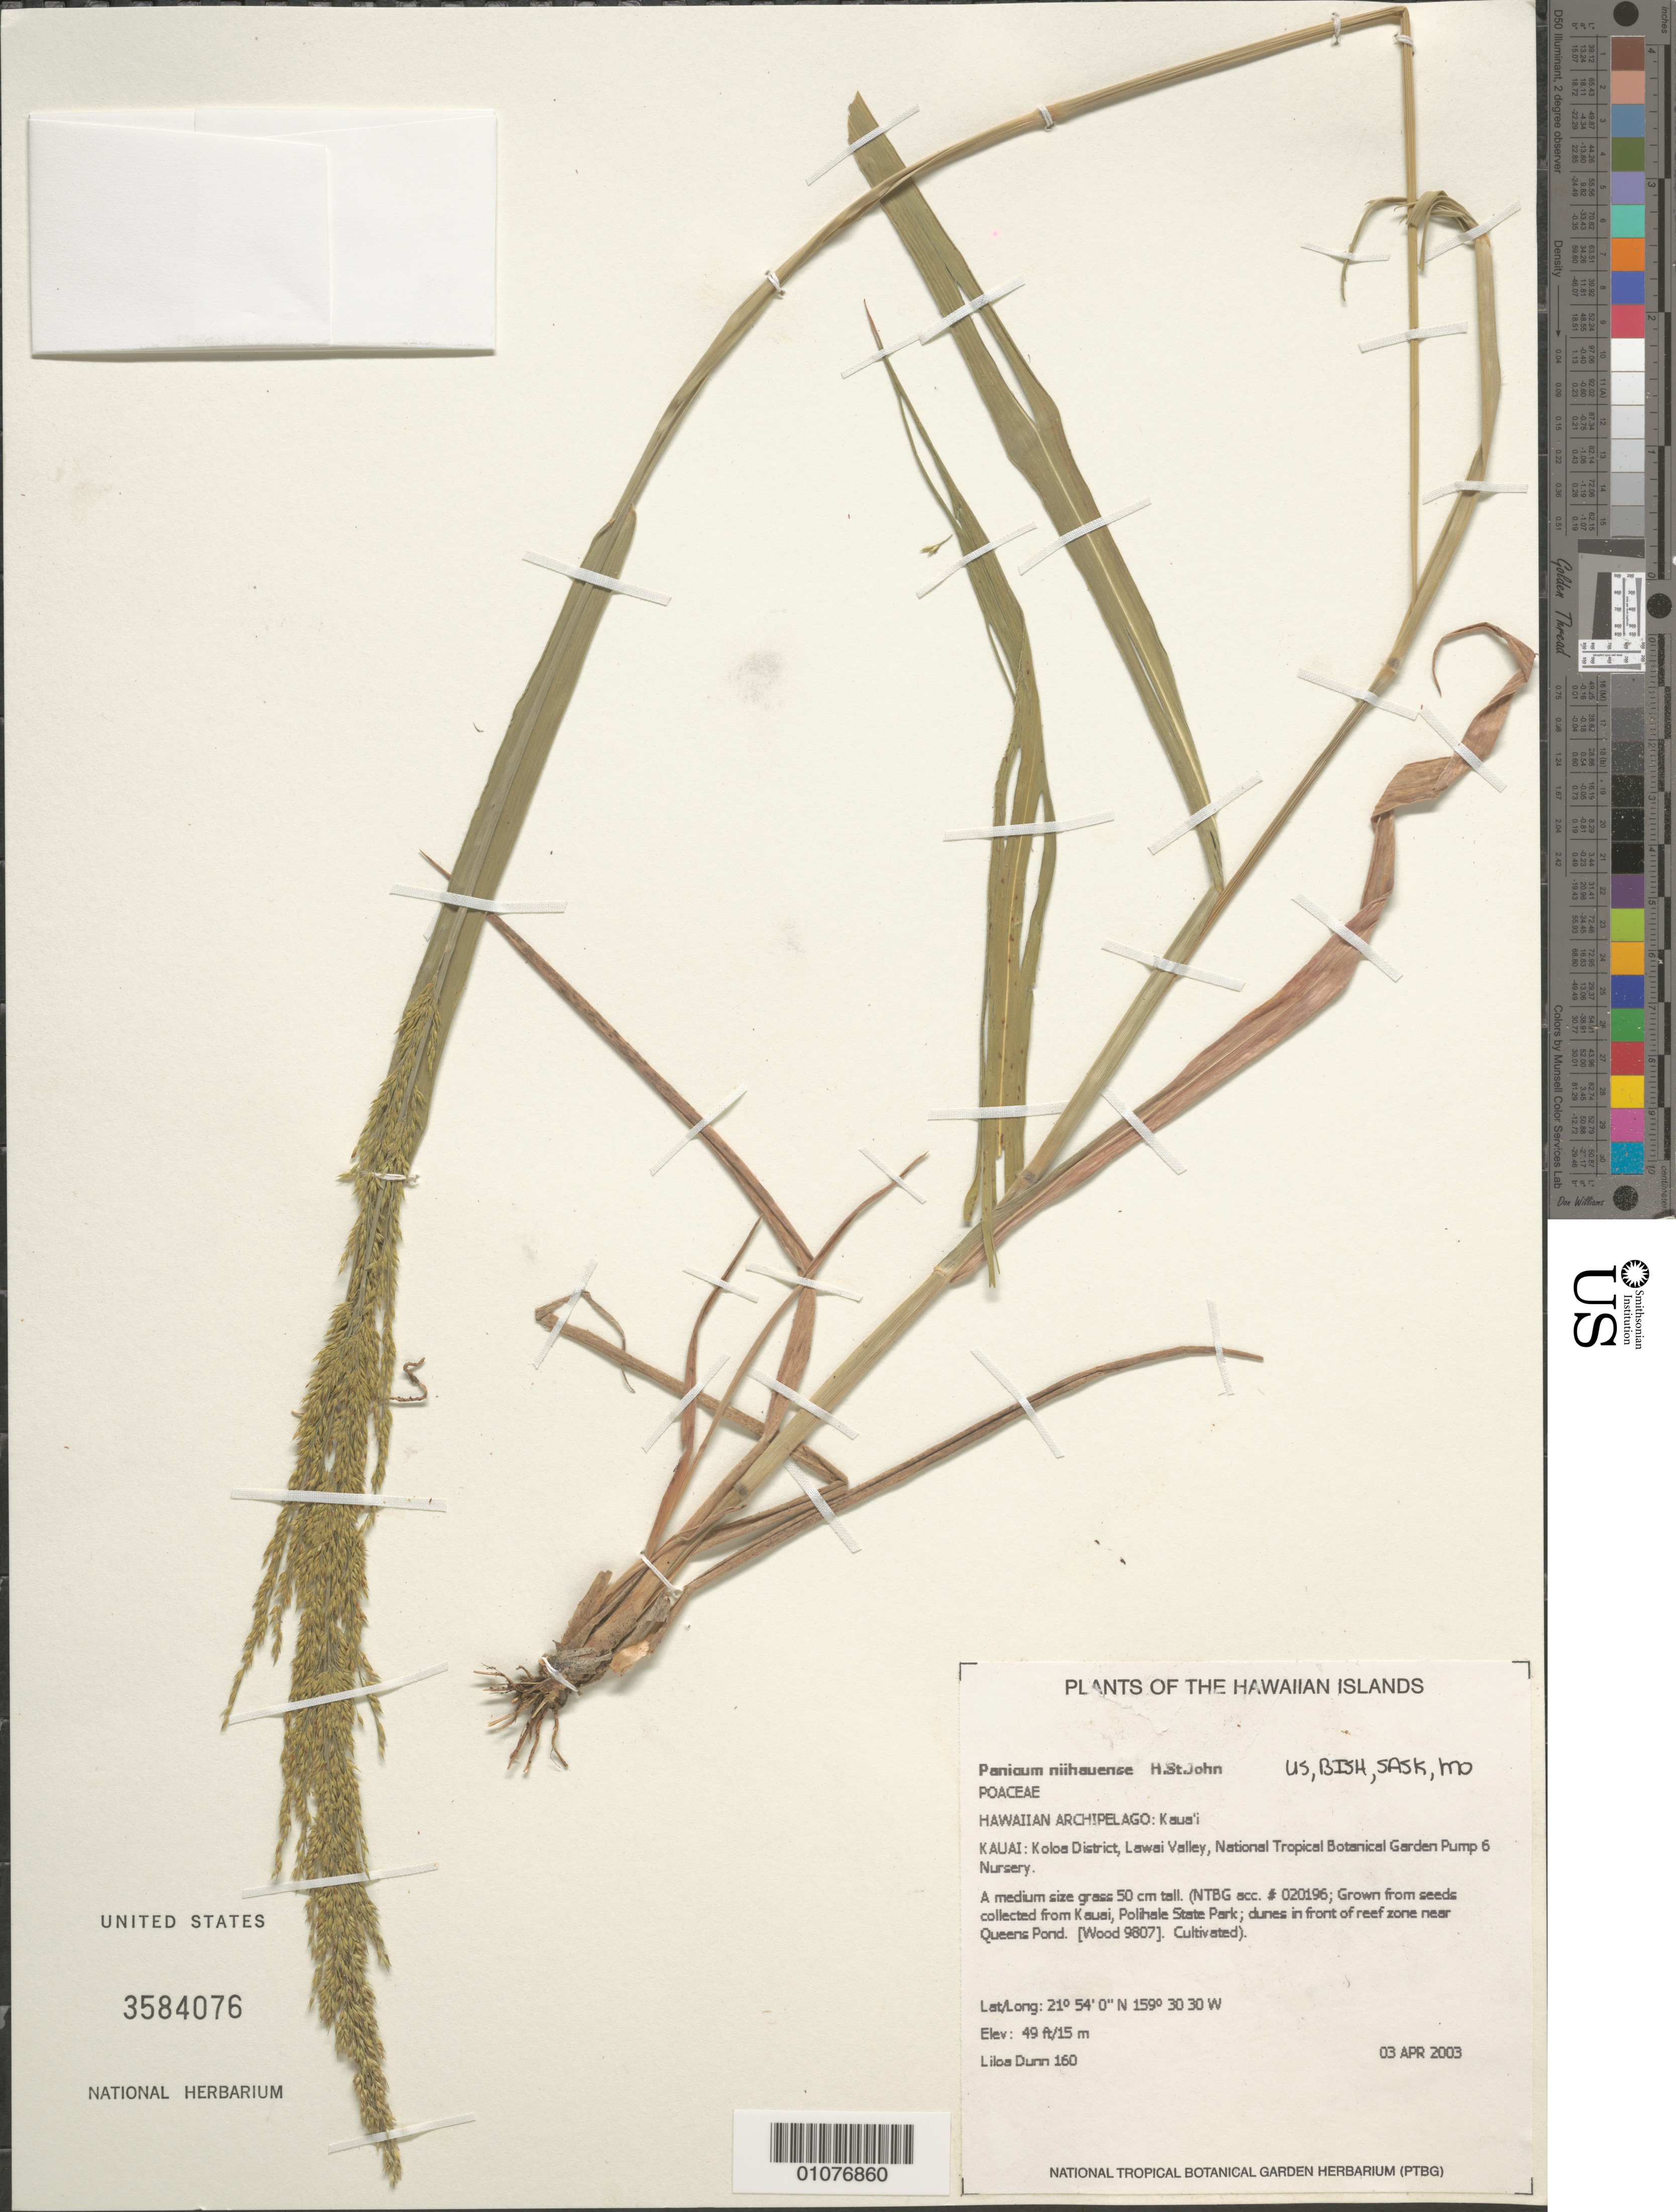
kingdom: Plantae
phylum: Tracheophyta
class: Liliopsida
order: Poales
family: Poaceae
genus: Panicum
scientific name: Panicum niihauense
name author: H. St. John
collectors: L. Dunn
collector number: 160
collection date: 2003-04-03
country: United States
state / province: Hawaii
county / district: Kauai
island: Kaua'i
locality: Koloa District, Lawai Valley, National Tropical Botanical Garden Pump 6 Nursery.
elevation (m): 15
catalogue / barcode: US 3584076